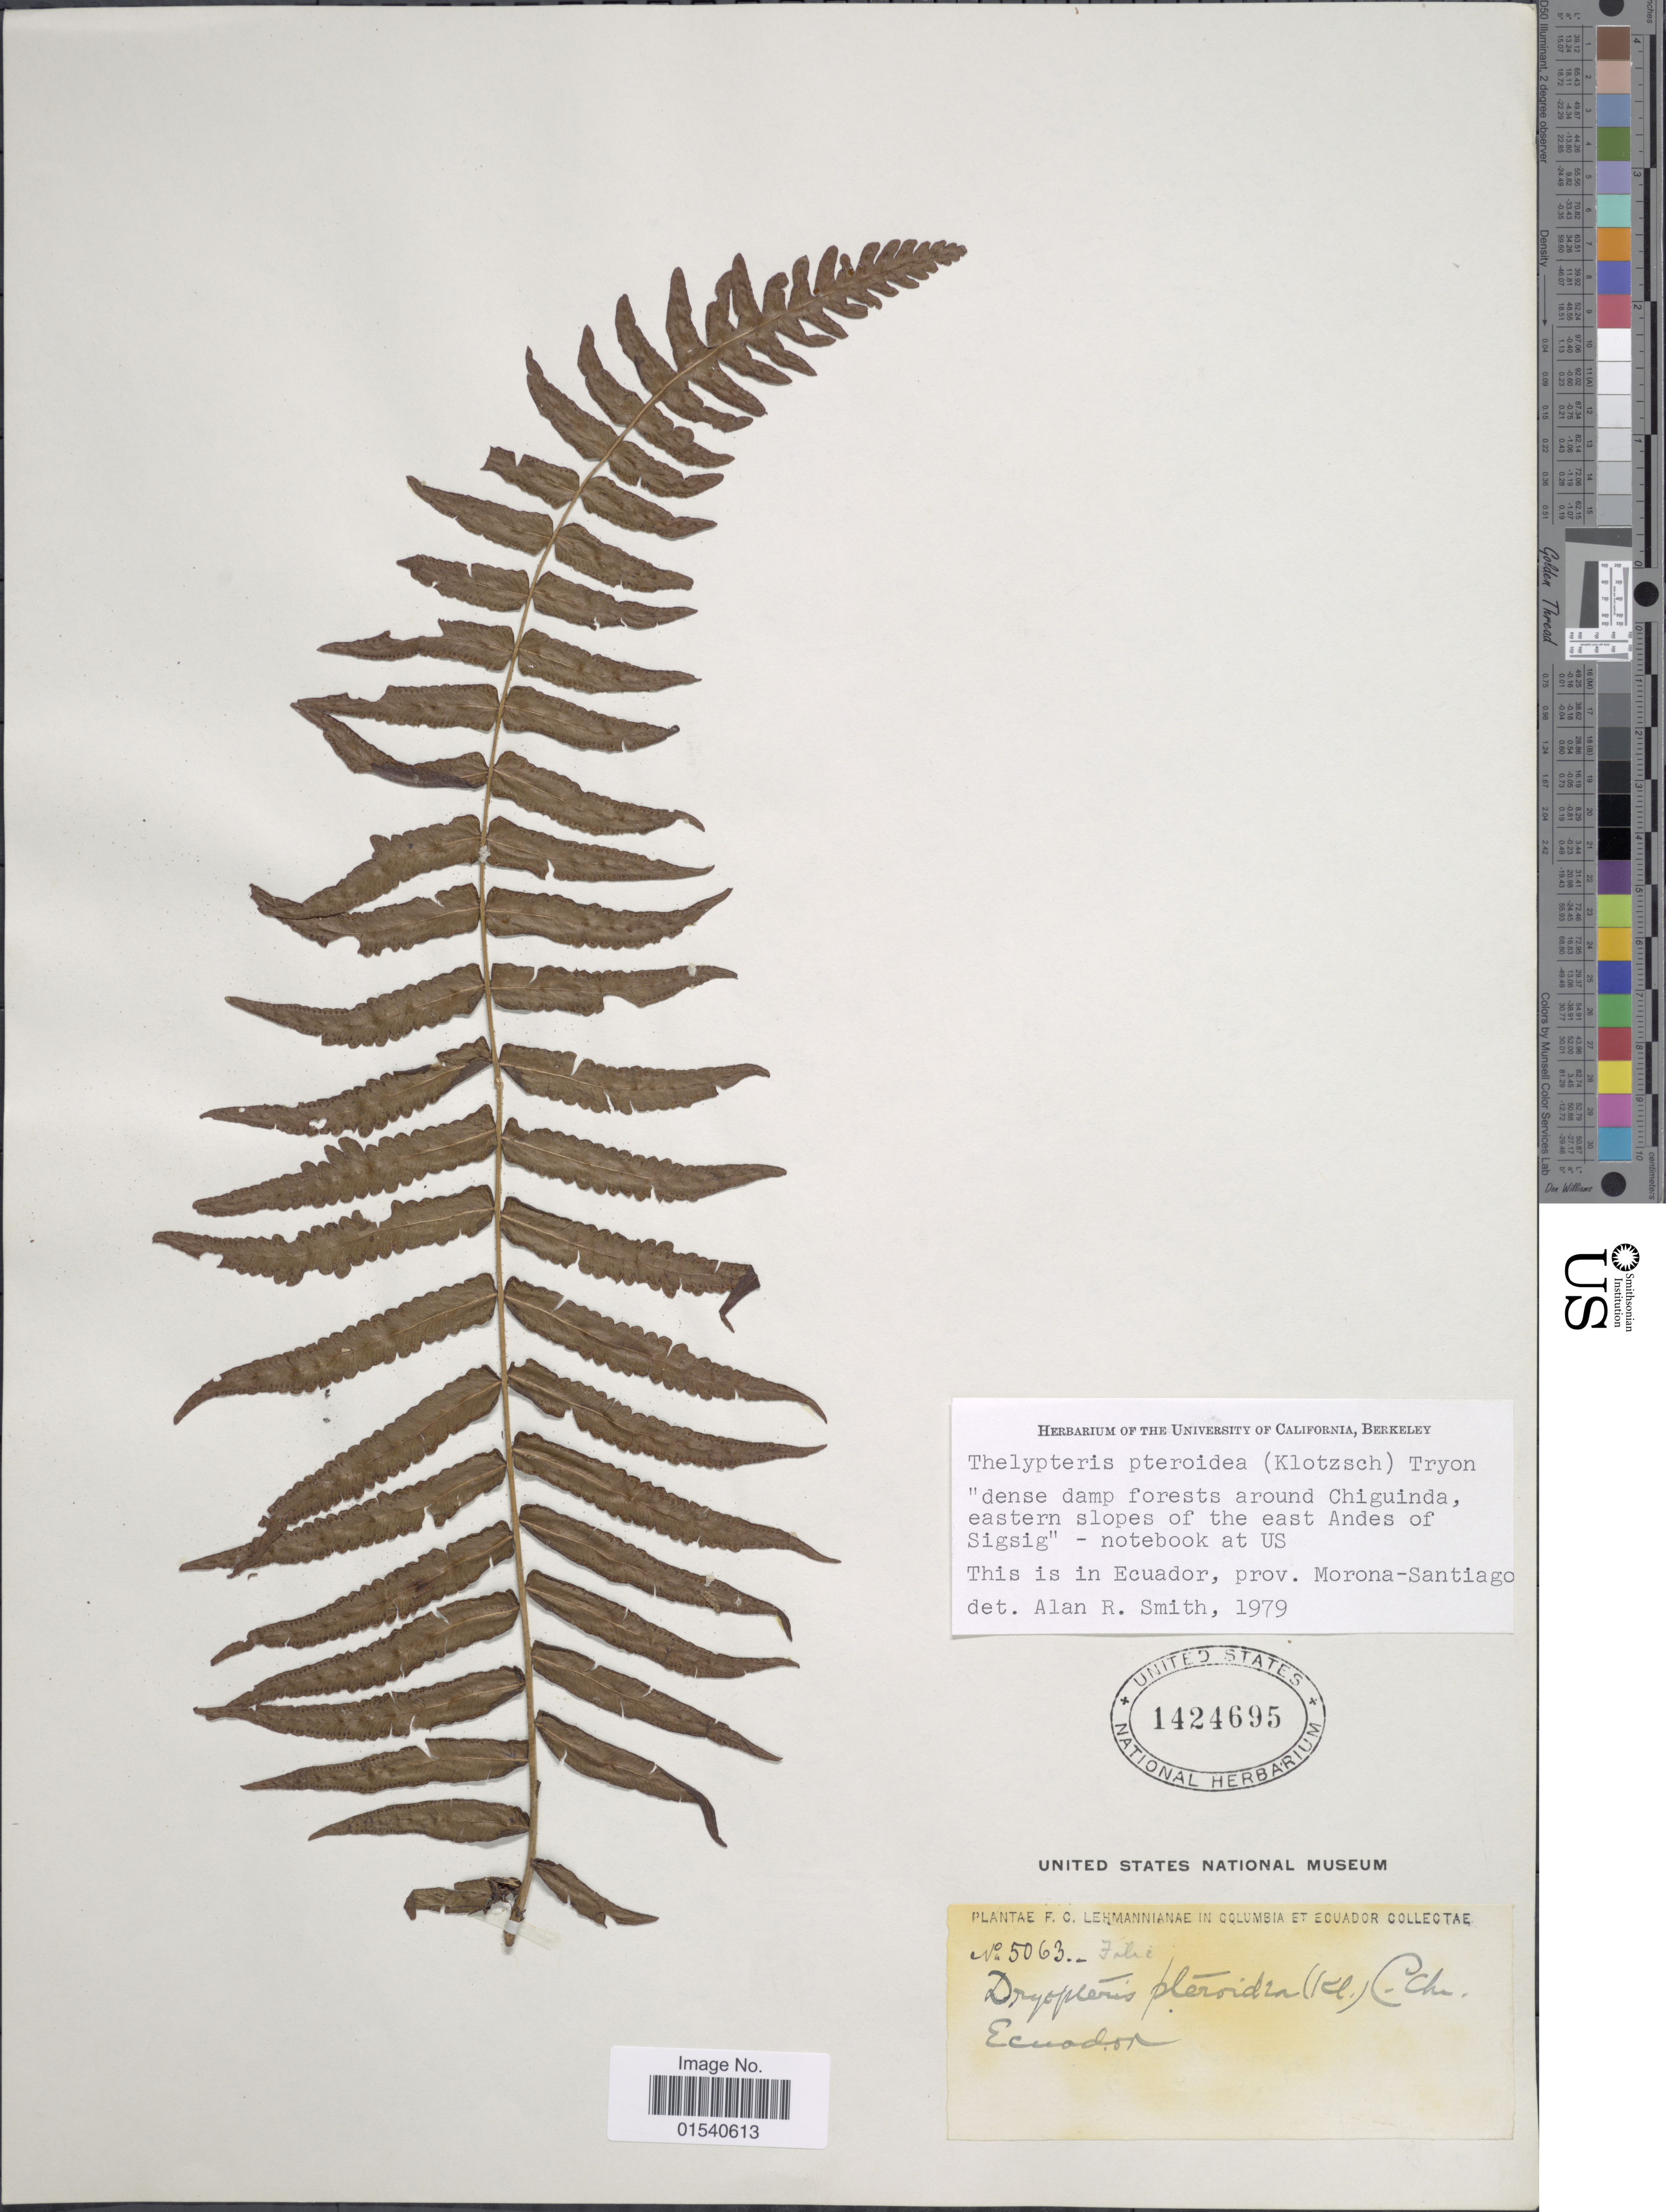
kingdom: Plantae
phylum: Tracheophyta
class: Polypodiopsida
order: Polypodiales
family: Thelypteridaceae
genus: Amauropelta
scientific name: Amauropelta pteroidea (Klotzsch) comb. nov., ined 2015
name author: (Klotzsch)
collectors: F. C. Lehmann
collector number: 5063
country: Ecuador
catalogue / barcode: US 1424695